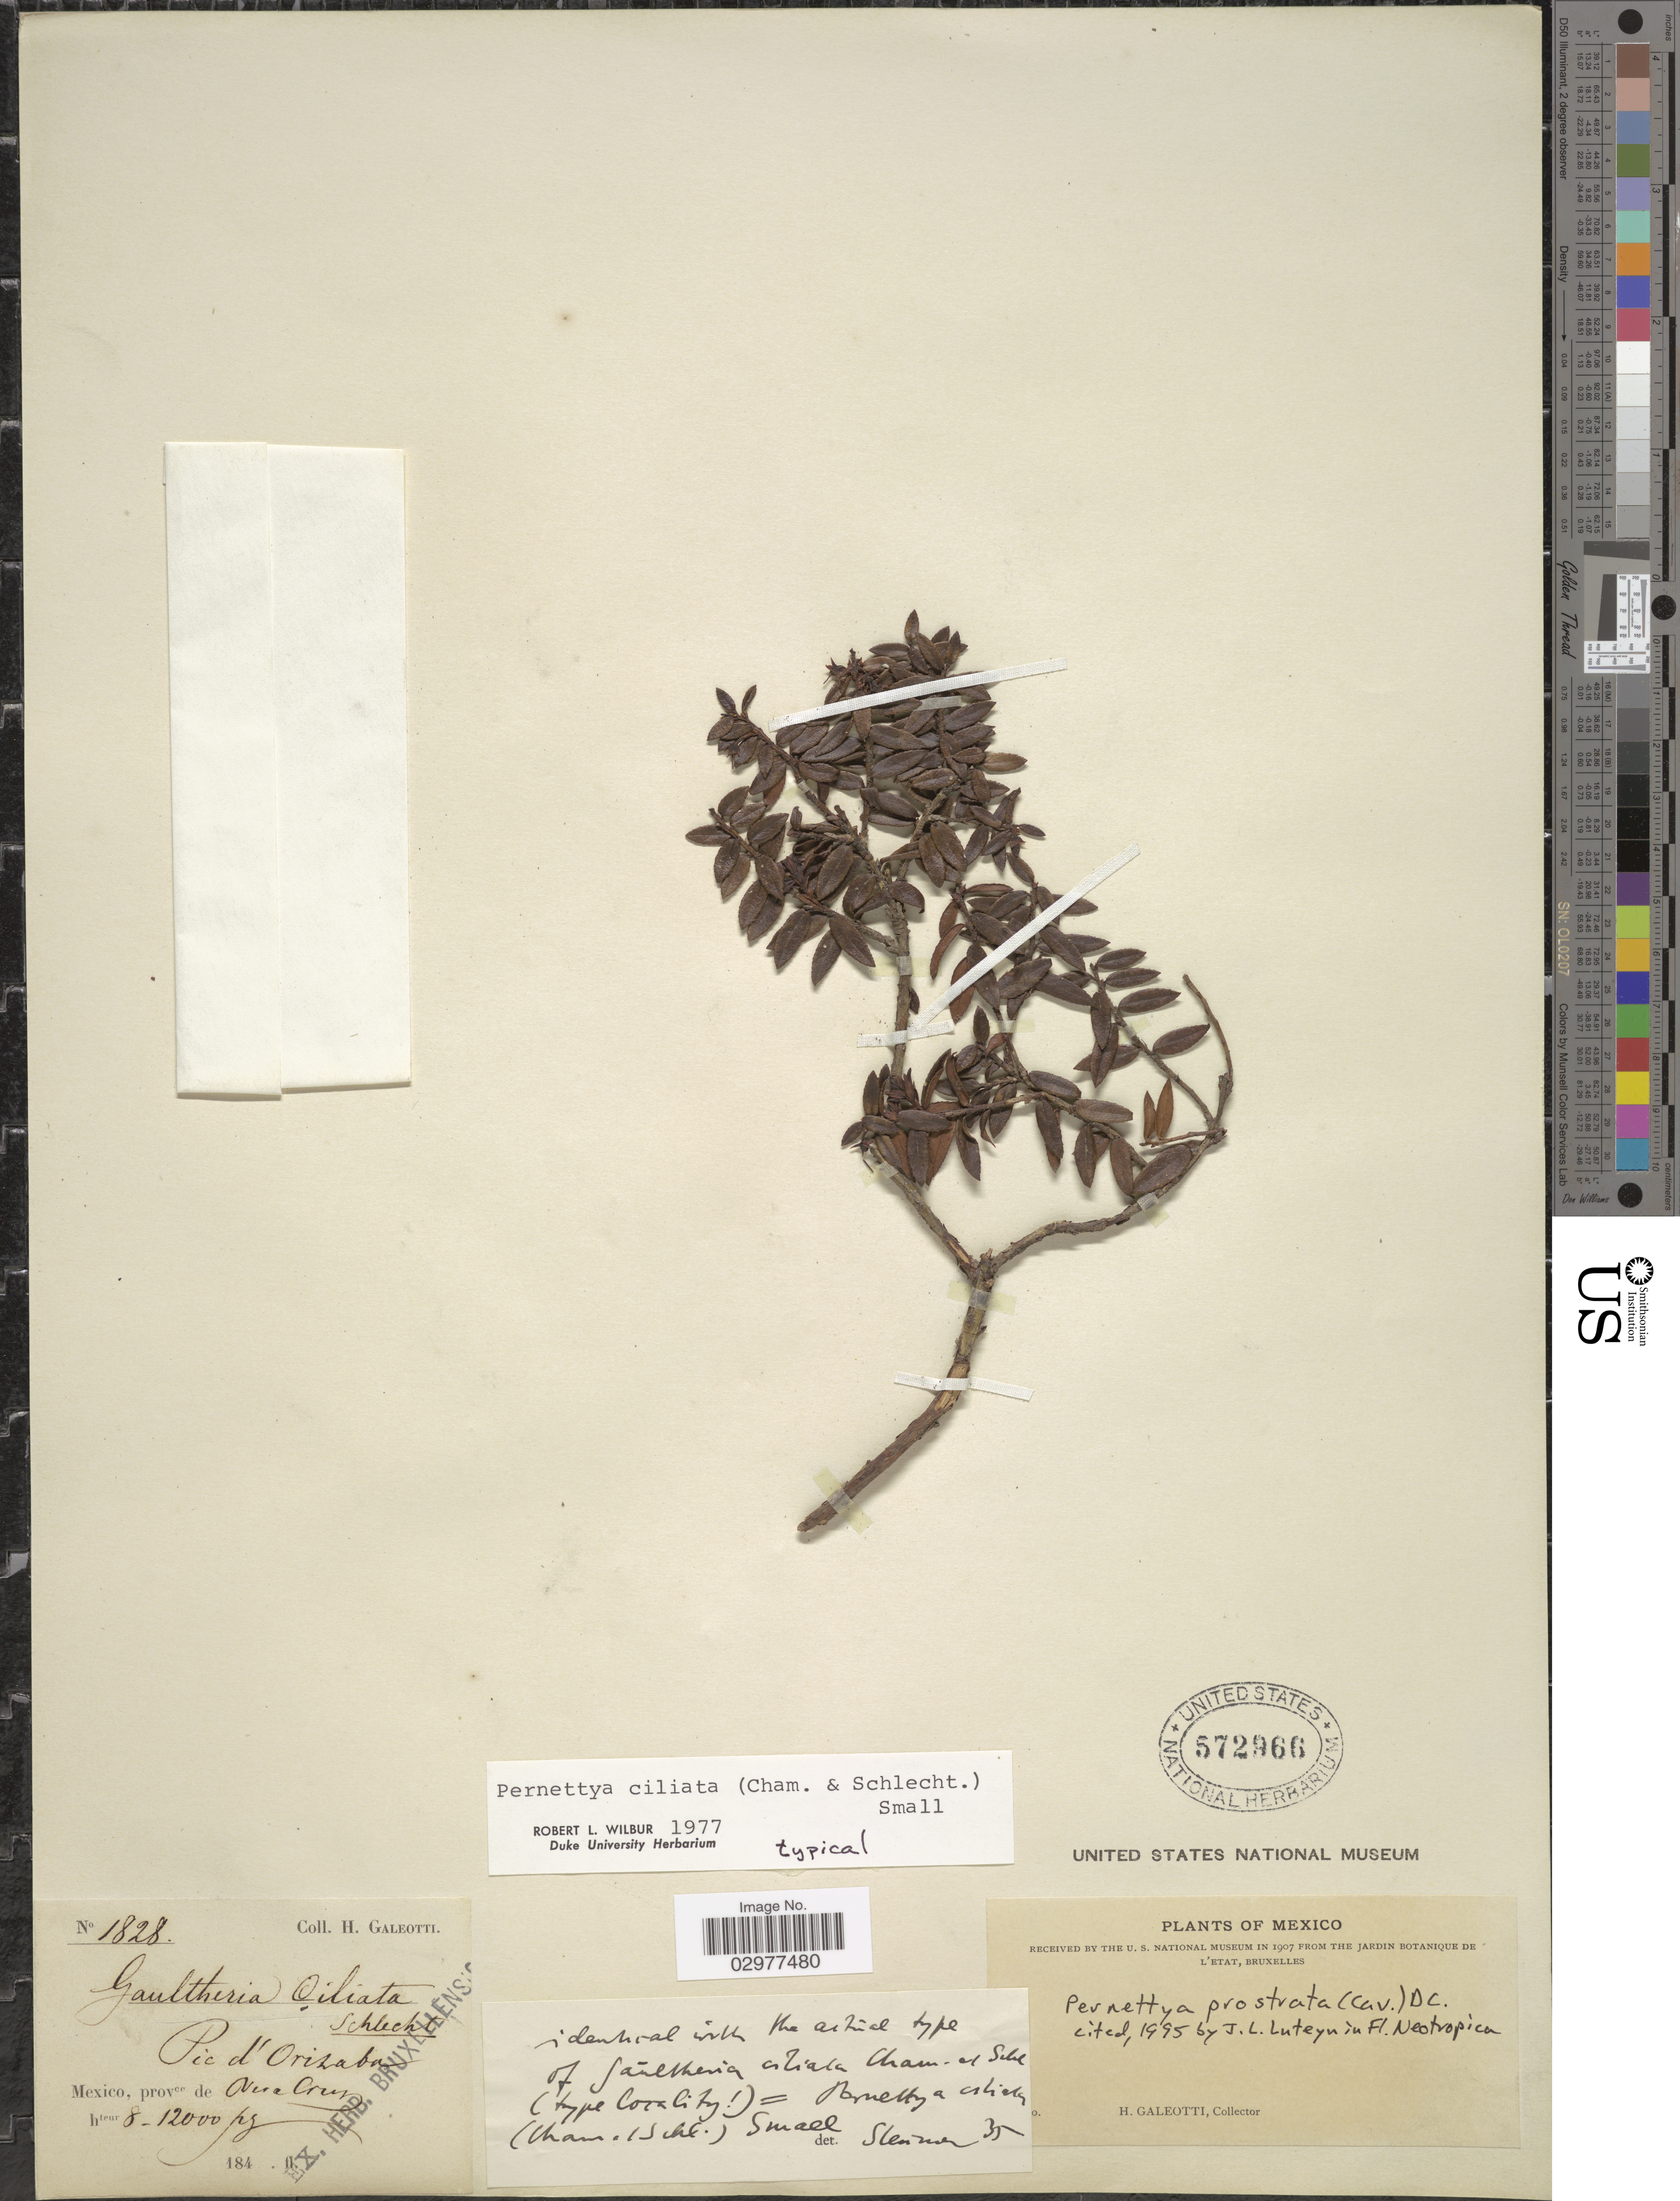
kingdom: Plantae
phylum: Tracheophyta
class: Magnoliopsida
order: Ericales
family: Ericaceae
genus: Pernettya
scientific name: Pernettya prostrata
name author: (Cav.) DC.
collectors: H. G. Galeotti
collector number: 1828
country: Mexico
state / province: Veracruz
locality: Pic. d'Orizaba, Provce de Vera Cruz.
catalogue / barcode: US 572966